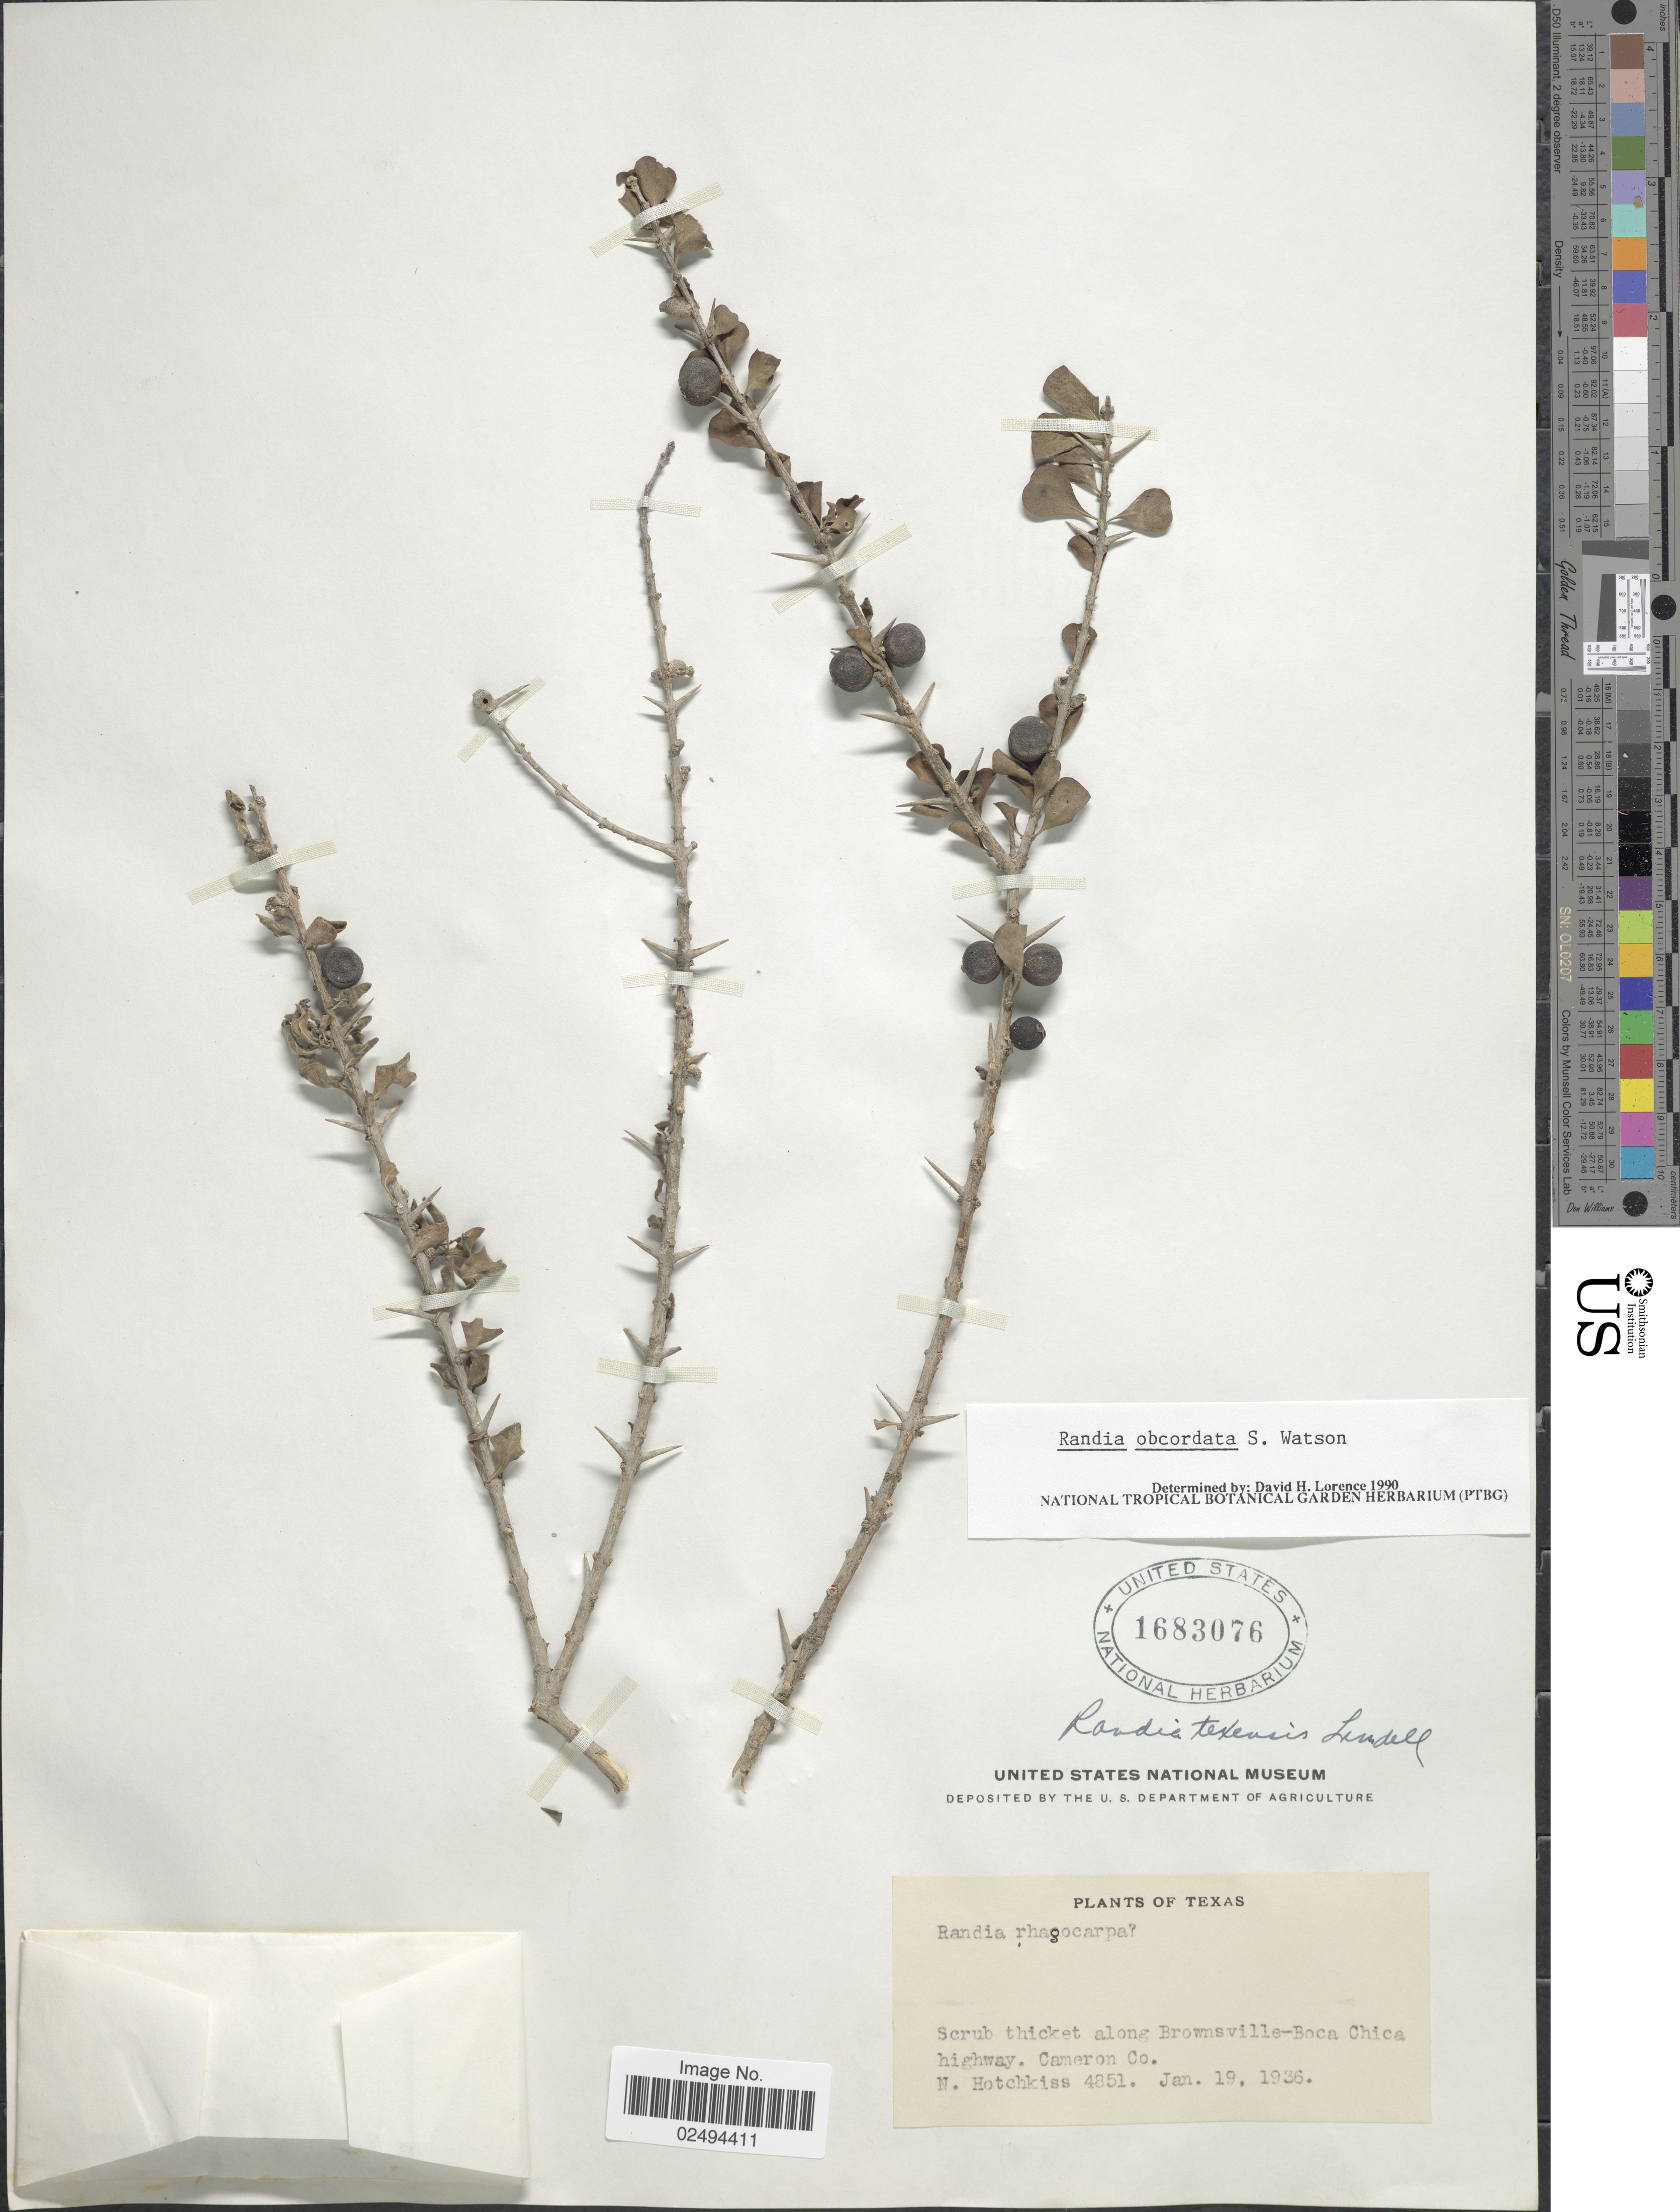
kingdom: Plantae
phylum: Tracheophyta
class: Magnoliopsida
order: Gentianales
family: Rubiaceae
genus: Randia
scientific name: Randia obcordata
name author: S. Watson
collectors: N. Hotchkiss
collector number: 4851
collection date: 1936-01-19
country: United States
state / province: Texas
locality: Scrub thicket along Brownsville- Boca Chica highway. Cameron Co.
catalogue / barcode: US 1683076